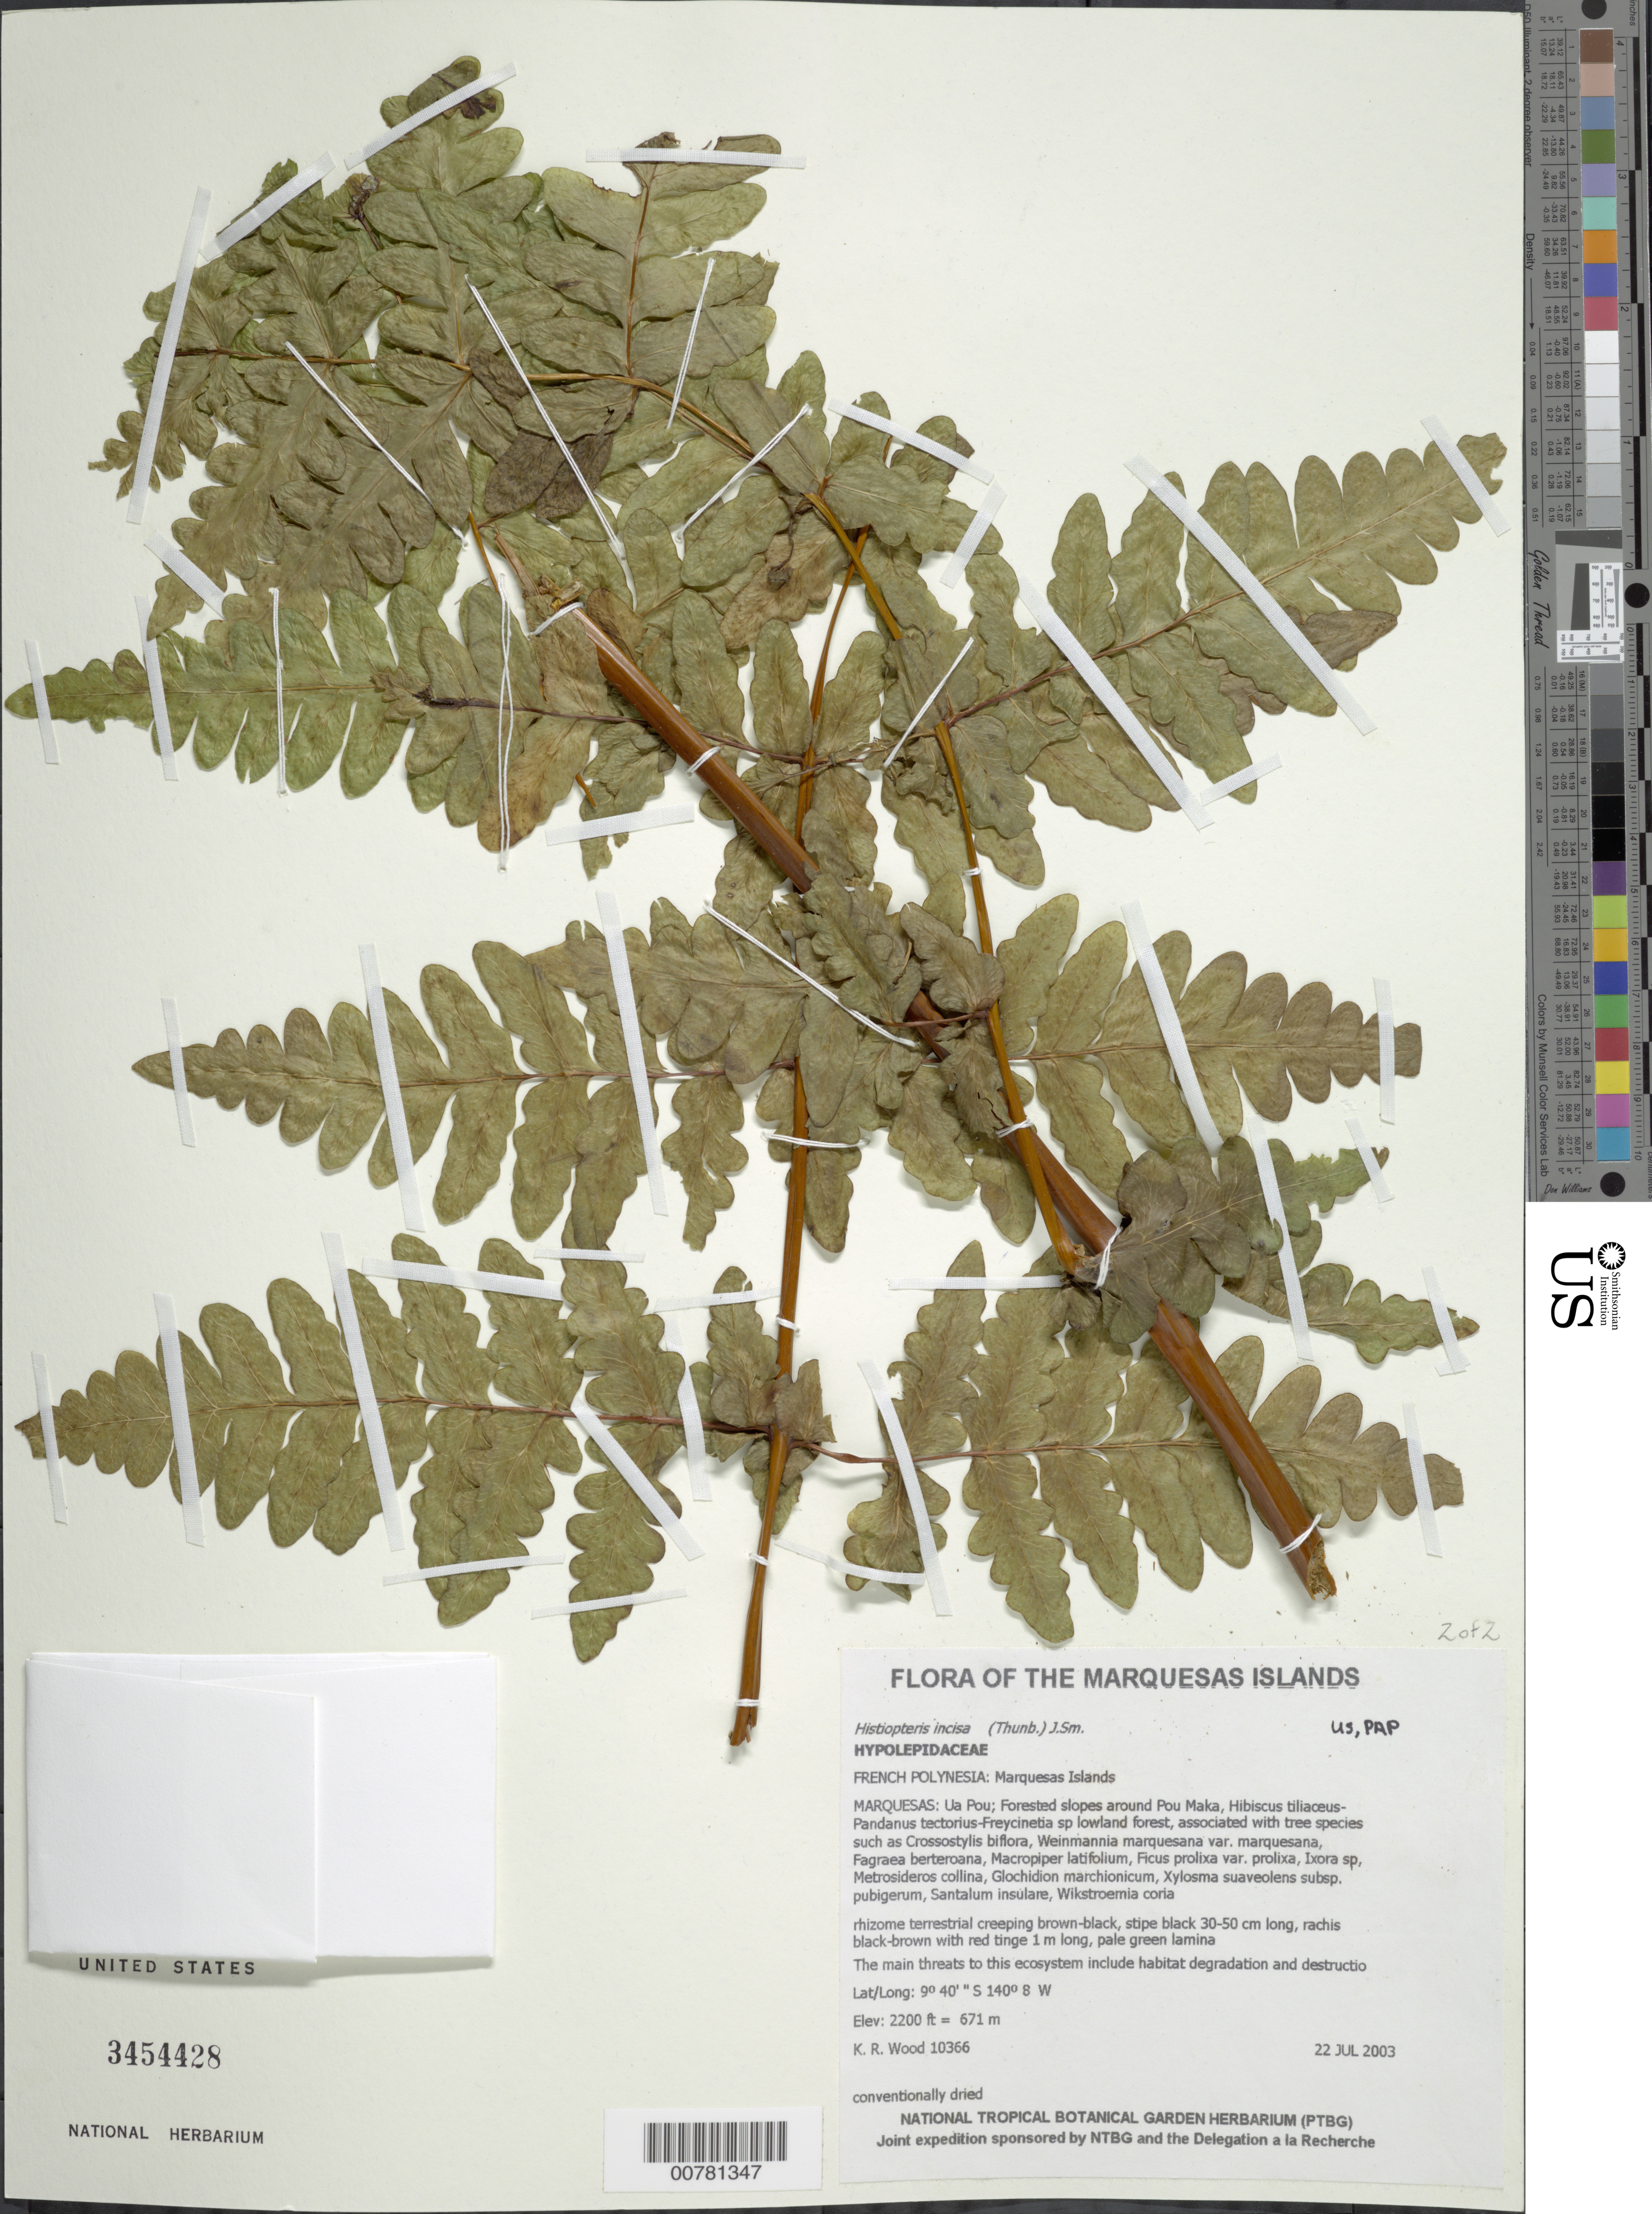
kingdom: Plantae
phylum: Tracheophyta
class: Polypodiopsida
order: Polypodiales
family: Dennstaedtiaceae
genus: Histiopteris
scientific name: Histiopteris incisa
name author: (Thunb.) J. Sm.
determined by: Wood, Kenneth R.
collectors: K. R. Wood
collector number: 10366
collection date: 2003-07-22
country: French Polynesia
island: Ua Pou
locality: Forested slopes around Pou Maka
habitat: Hibiscus tiliaceus - Pandanus tectorius - Freycinetia sp lowland forest. Upper slope, moderate slope, scattered, wet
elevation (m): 671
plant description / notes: Habitat degradation and destruction by feral pigs, catastrophic extinction through environmental events, predation by rats that eat seeds, competition with non-native plant taxa such as Ageratum conyzoides, Emilia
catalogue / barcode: US 3454428